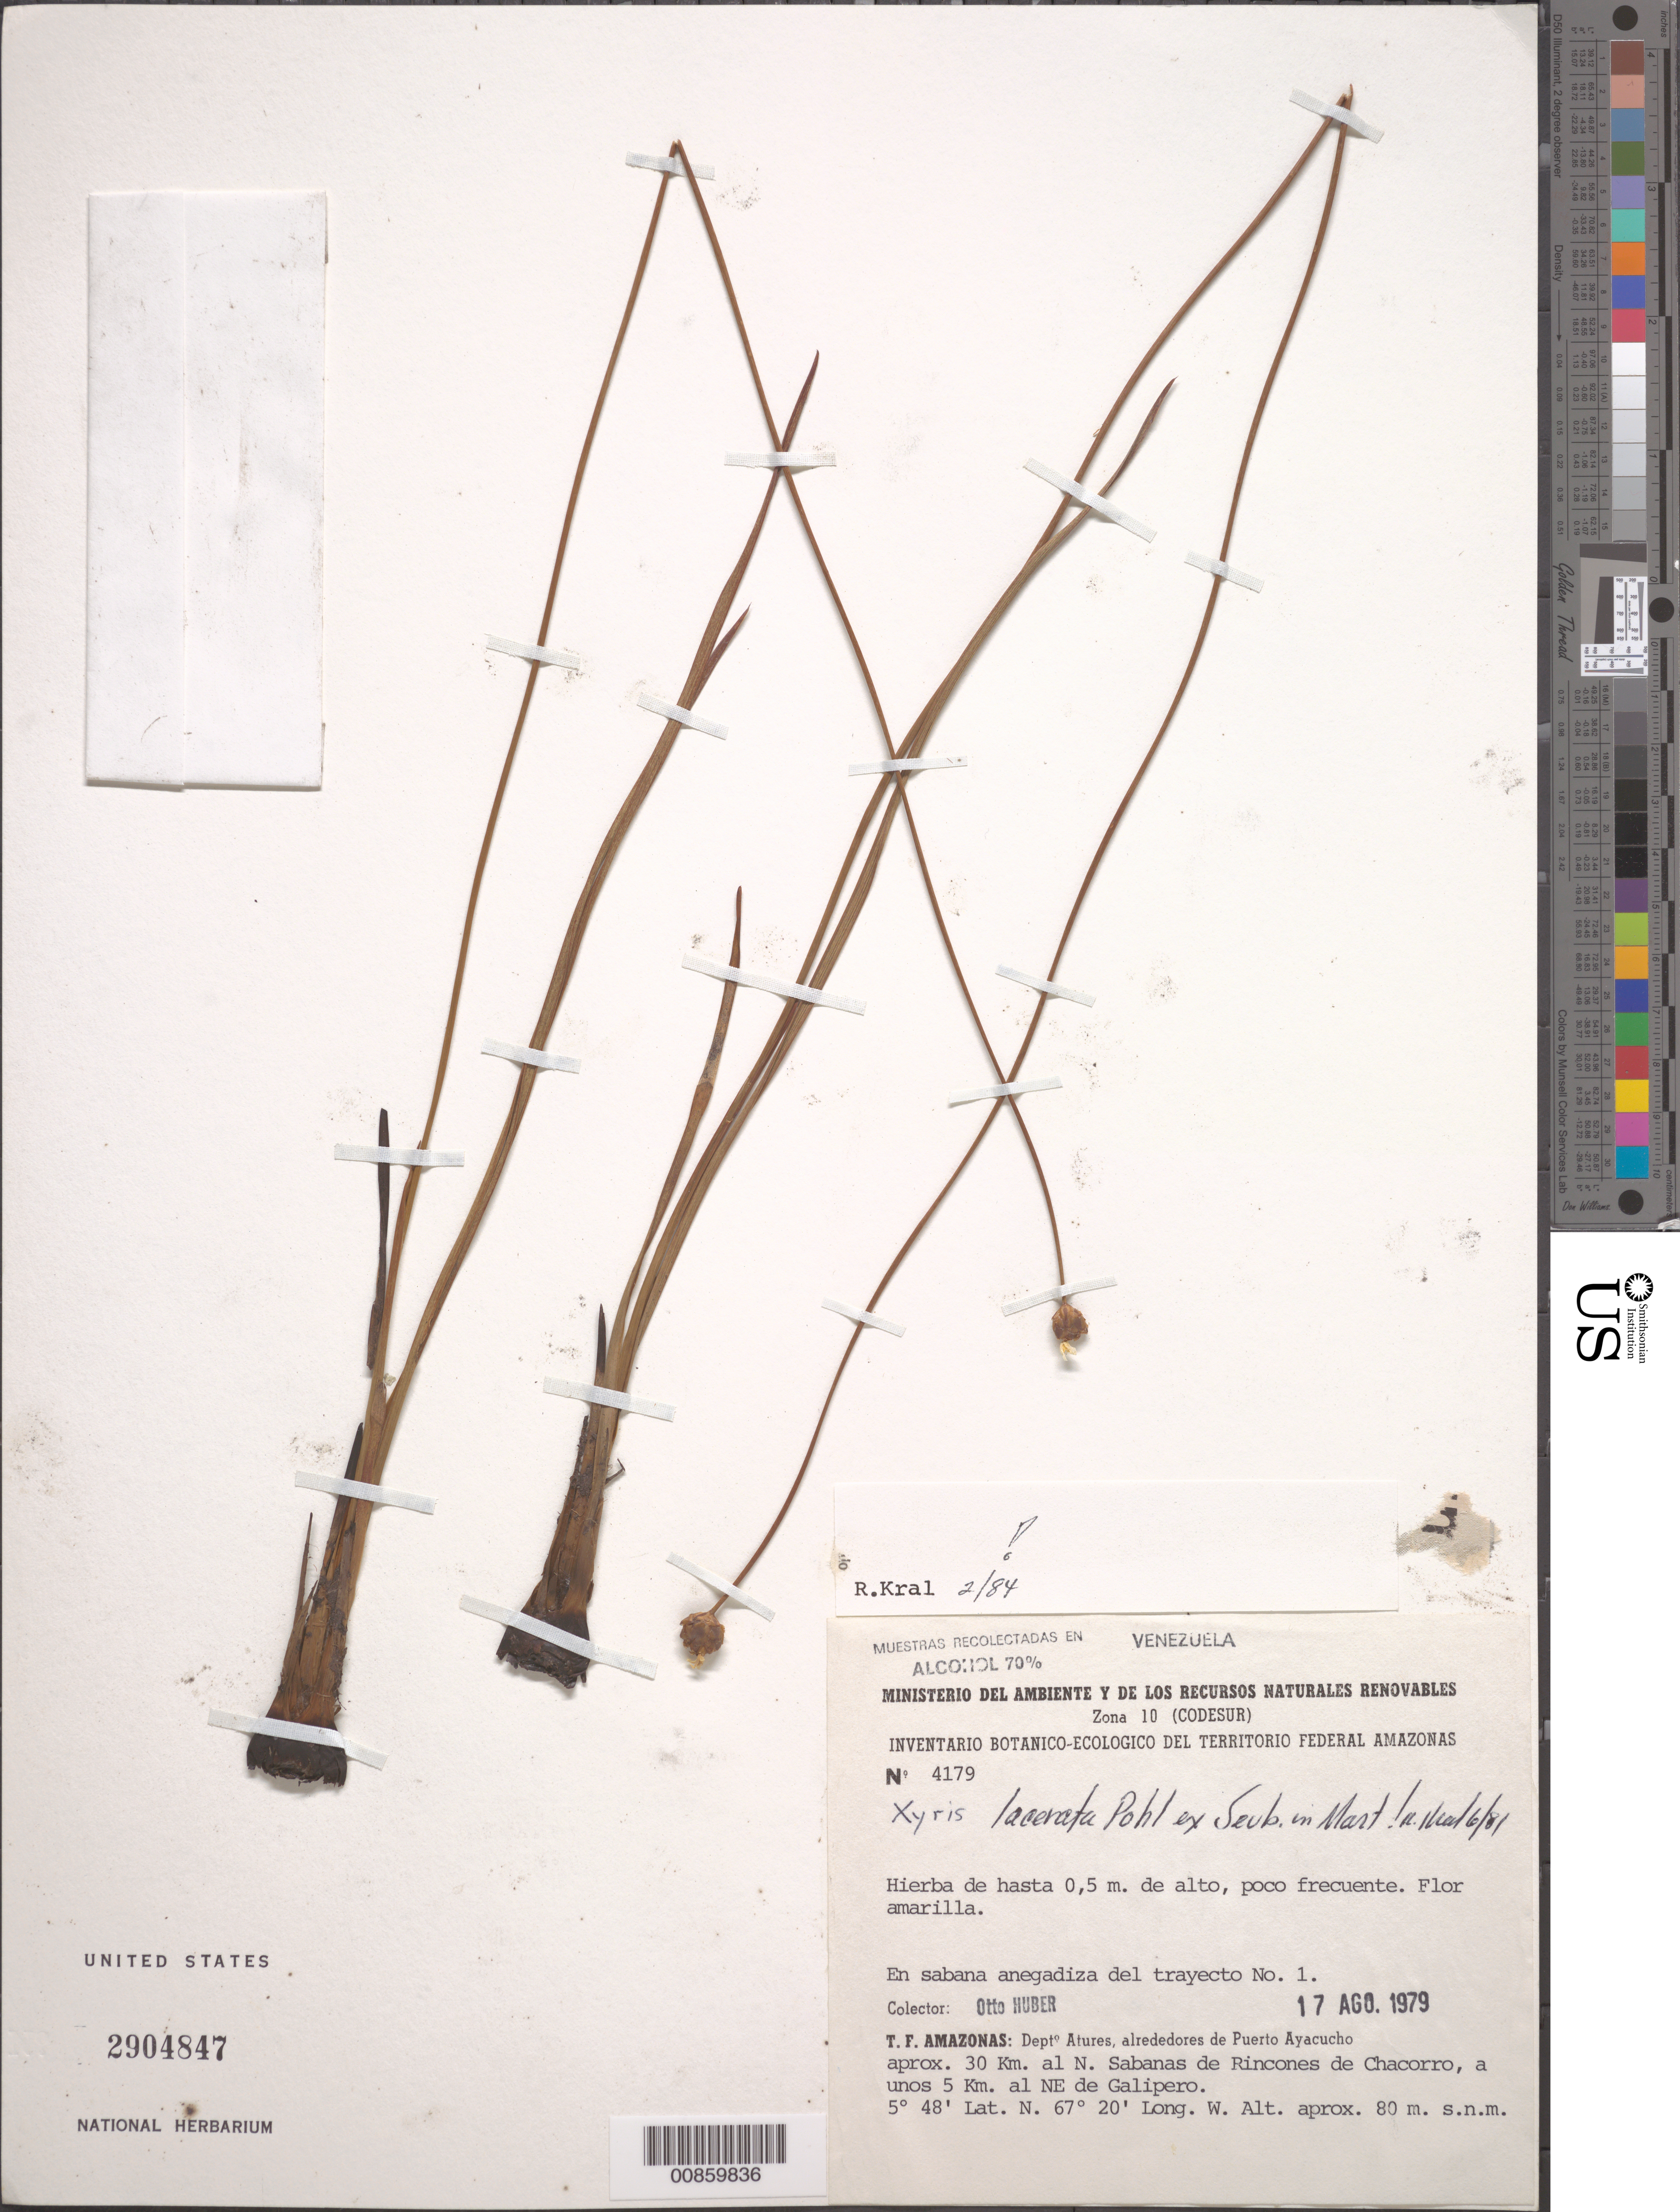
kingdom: Plantae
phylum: Tracheophyta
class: Liliopsida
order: Poales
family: Xyridaceae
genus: Xyris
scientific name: Xyris lacerata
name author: Pohl ex Seub.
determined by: Kral, Robert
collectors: O. Huber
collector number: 4179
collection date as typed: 17-Aug-79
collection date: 1979-08-17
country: Venezuela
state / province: Amazonas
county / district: Atures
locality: Puerto Ayacucho, 30 km N; Sabanas de Rincones de Chocorro; 5 km NE Galipero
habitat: Sabana anegazida.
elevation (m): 80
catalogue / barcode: US 2904847